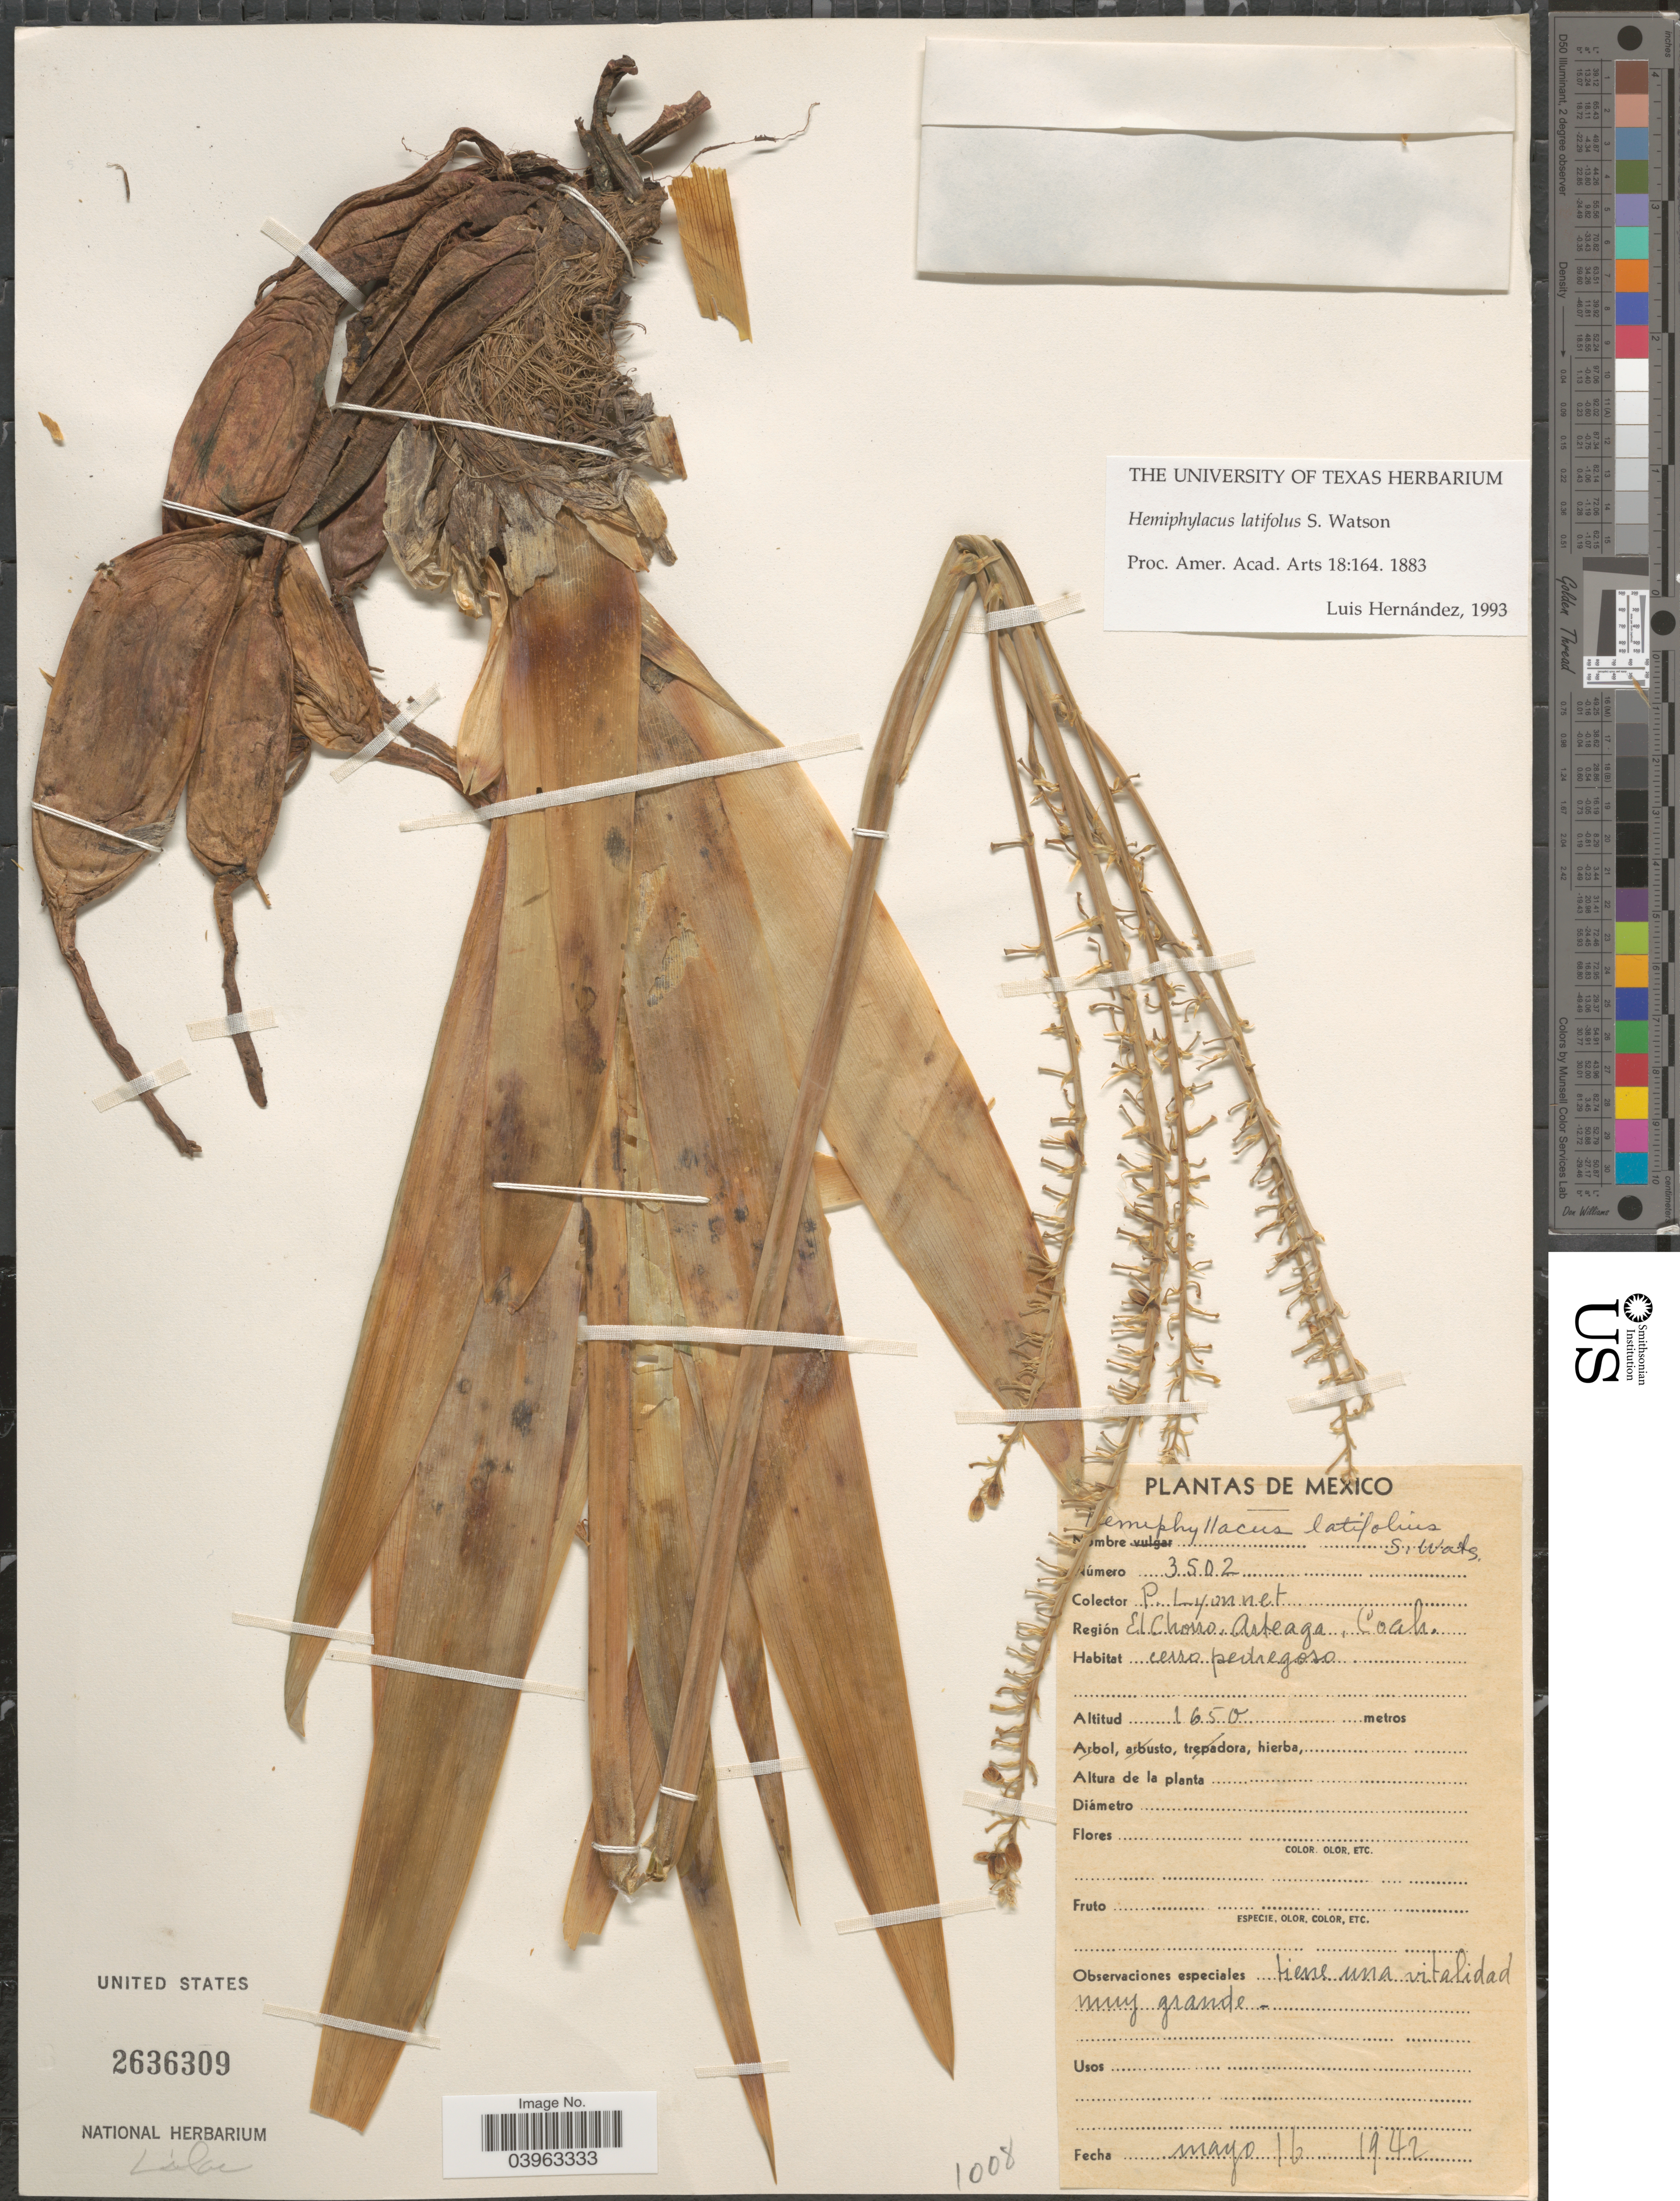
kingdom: Plantae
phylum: Tracheophyta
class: Liliopsida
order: Asparagales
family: Asparagaceae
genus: Hemiphylacus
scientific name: Hemiphylacus latifolius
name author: S. Watson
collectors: P. Lyonnet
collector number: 3502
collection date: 1942-05-16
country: Mexico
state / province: Coahuila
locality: El Chorro, Arteaga, Coah.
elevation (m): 1650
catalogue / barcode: US 2636309